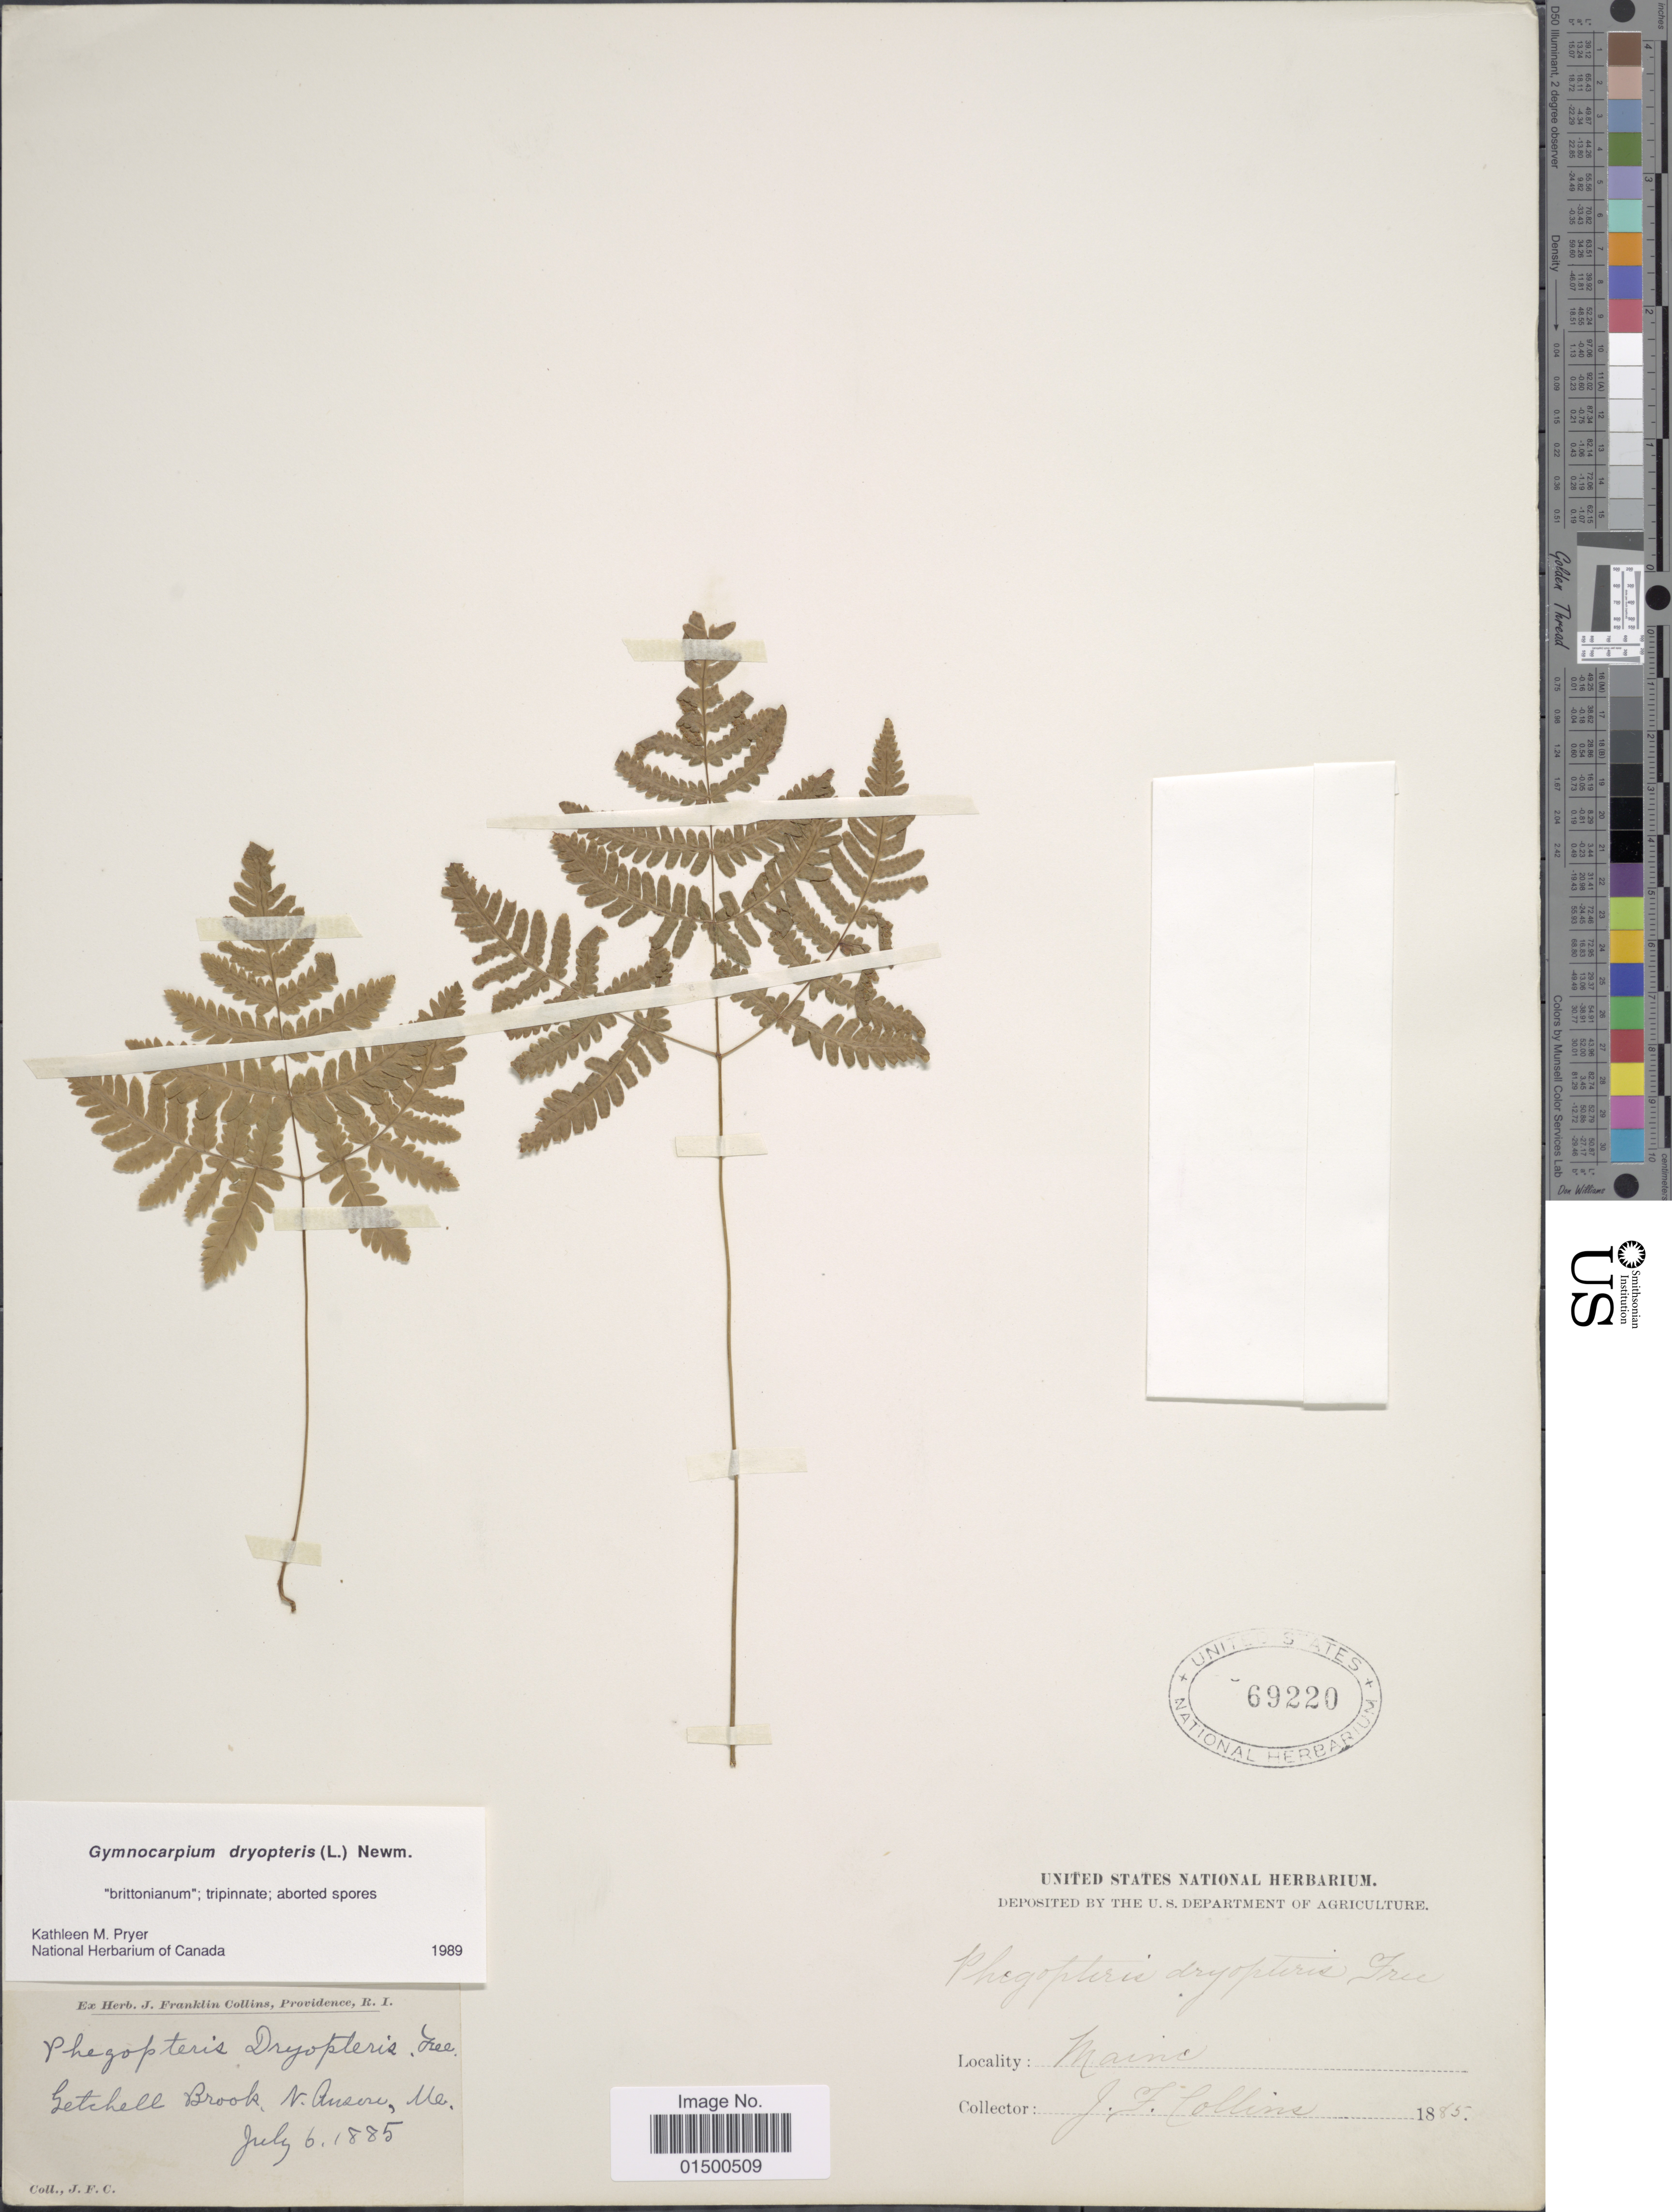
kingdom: Plantae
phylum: Tracheophyta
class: Polypodiopsida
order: Polypodiales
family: Cystopteridaceae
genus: Gymnocarpium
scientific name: Gymnocarpium dryopteris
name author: (L.) Newman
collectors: J. Collins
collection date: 1885-07-06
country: United States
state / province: Maine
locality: Getchell Brook, N. Queen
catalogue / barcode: US 69220